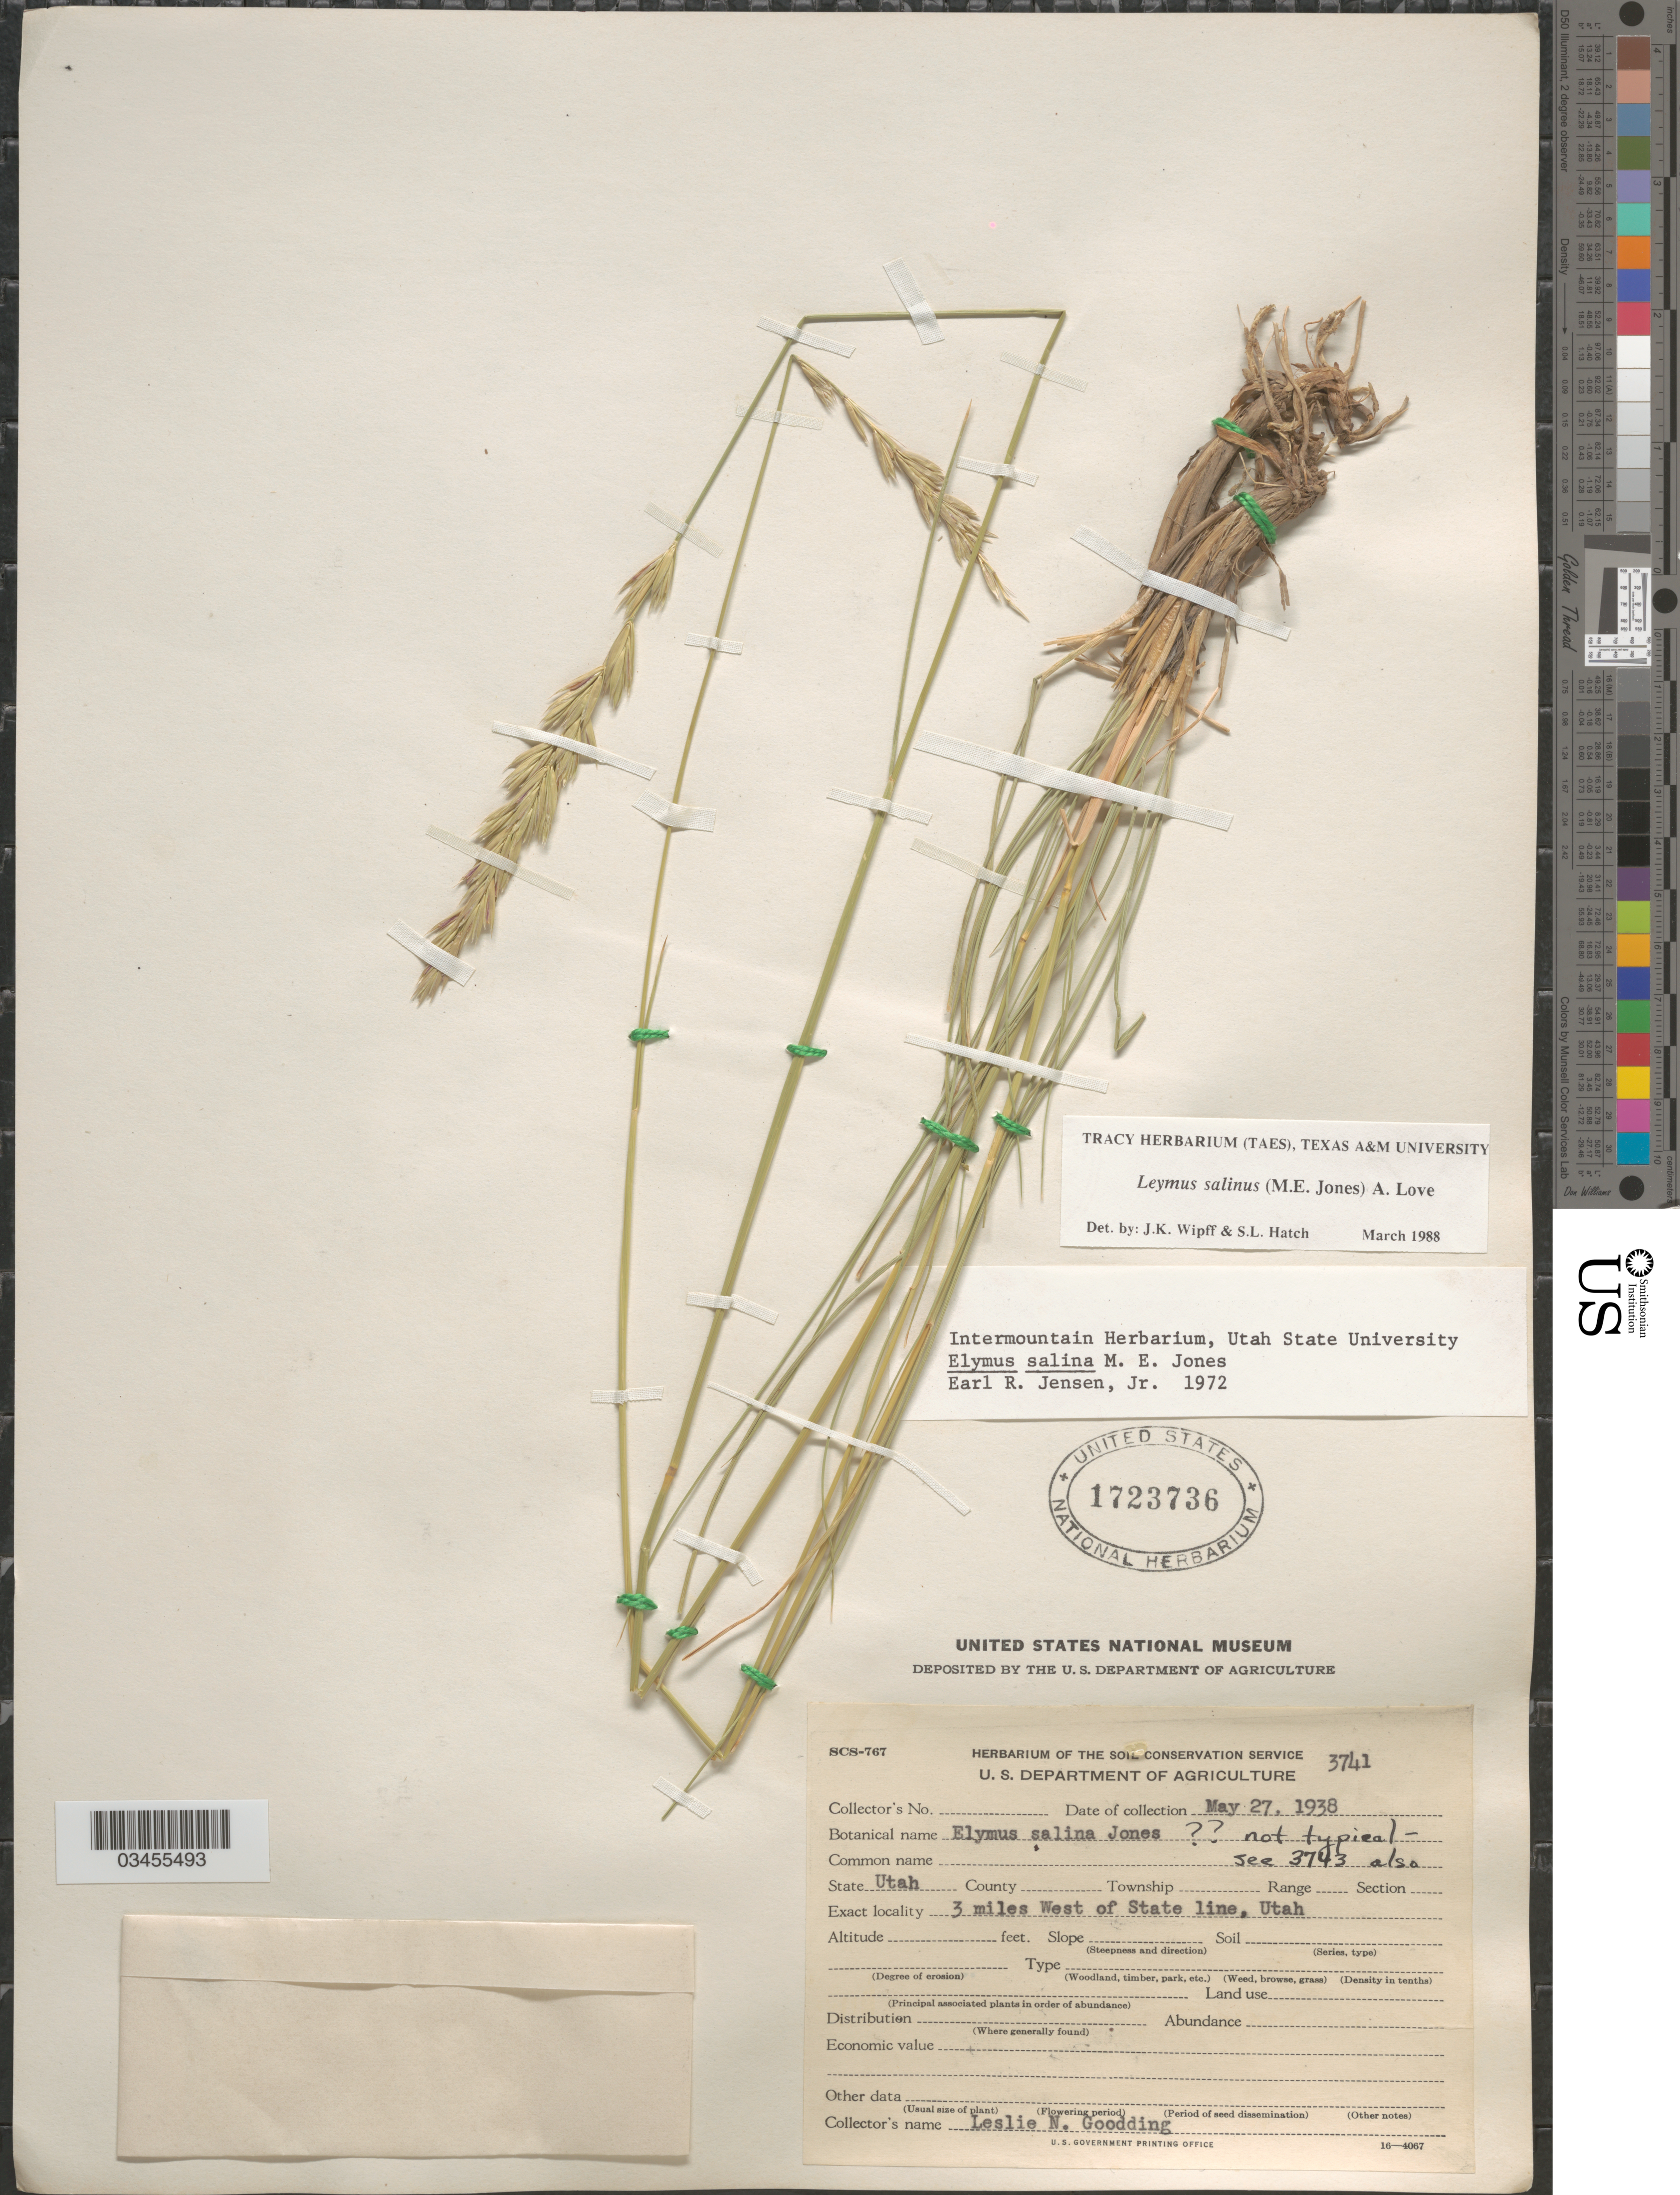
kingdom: Plantae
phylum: Tracheophyta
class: Liliopsida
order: Poales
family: Poaceae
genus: Leymus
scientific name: Leymus salina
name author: (M.E. Jones) Á. Löve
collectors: L. N. Goodding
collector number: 3741?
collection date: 1938-05-27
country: United States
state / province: Utah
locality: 3 miles West of State line.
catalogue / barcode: US 1723736